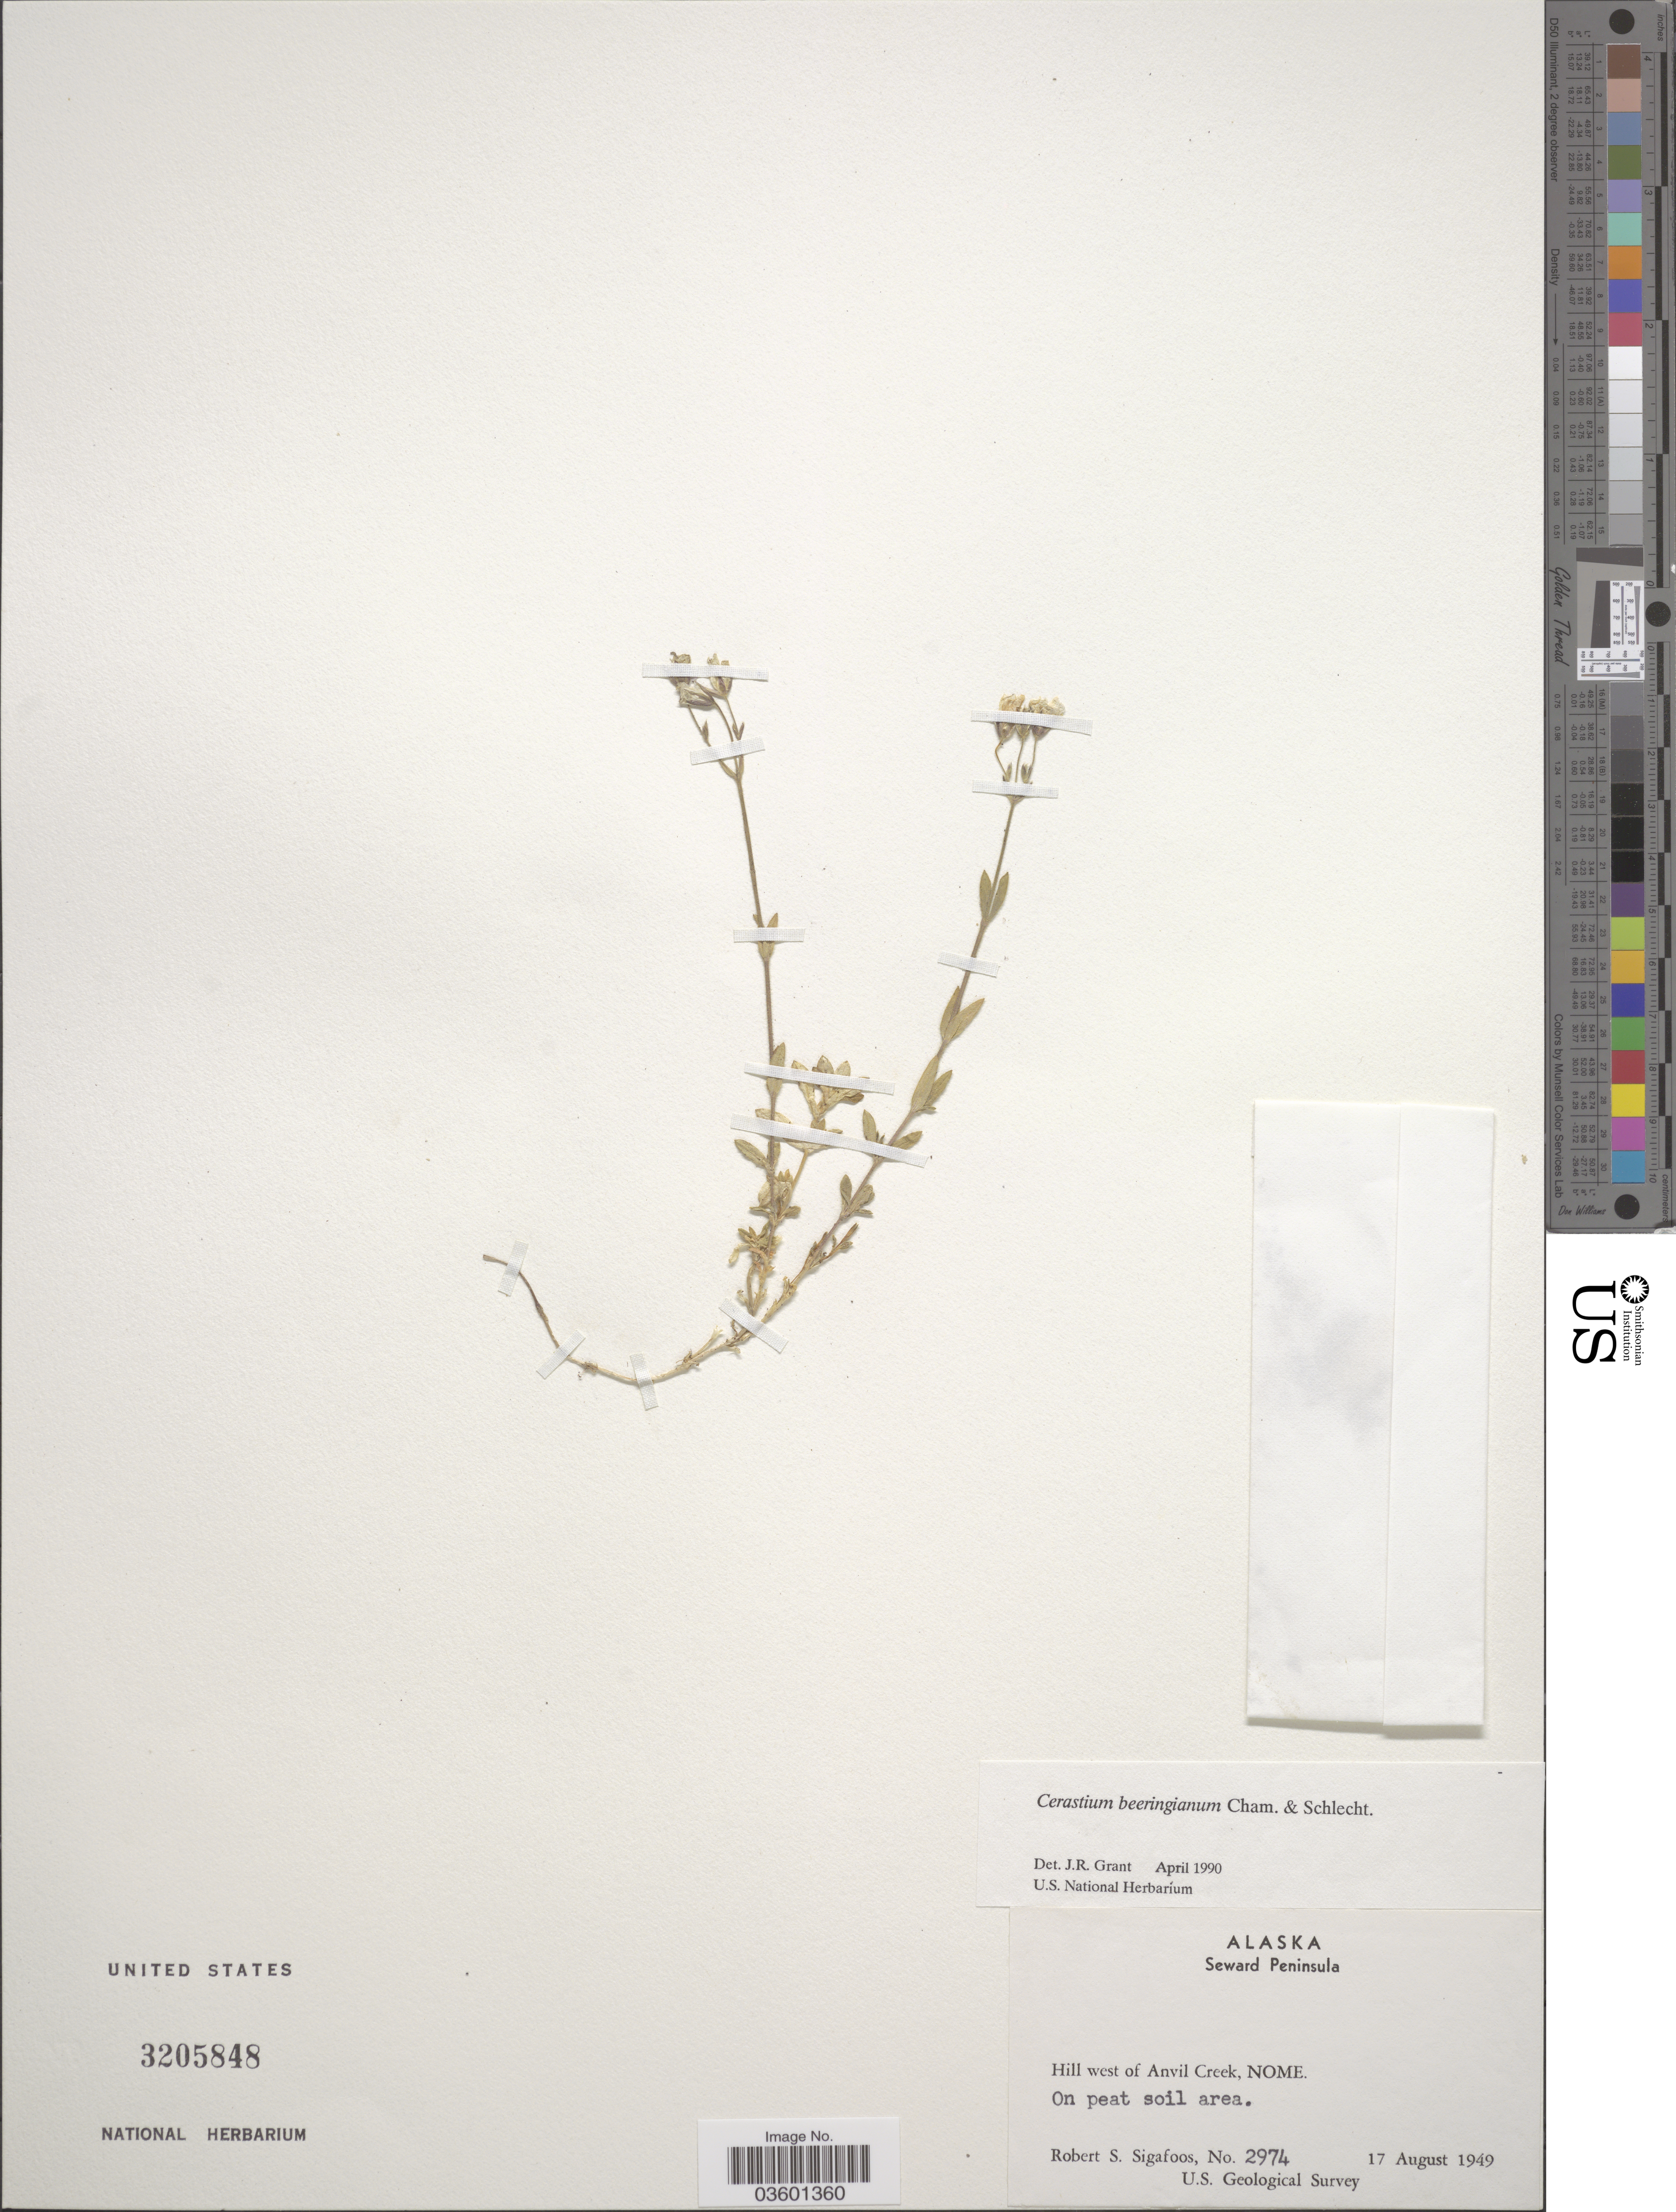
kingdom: Plantae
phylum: Tracheophyta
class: Magnoliopsida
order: Caryophyllales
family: Caryophyllaceae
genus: Cerastium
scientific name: Cerastium beeringianum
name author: Cham. & Schltdl.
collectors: R. Sigafoos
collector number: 2974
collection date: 1949-08-17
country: United States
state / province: Alaska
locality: Seward Peninsula. Hill west of Anvil Creek, Nome.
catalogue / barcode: US 3205848